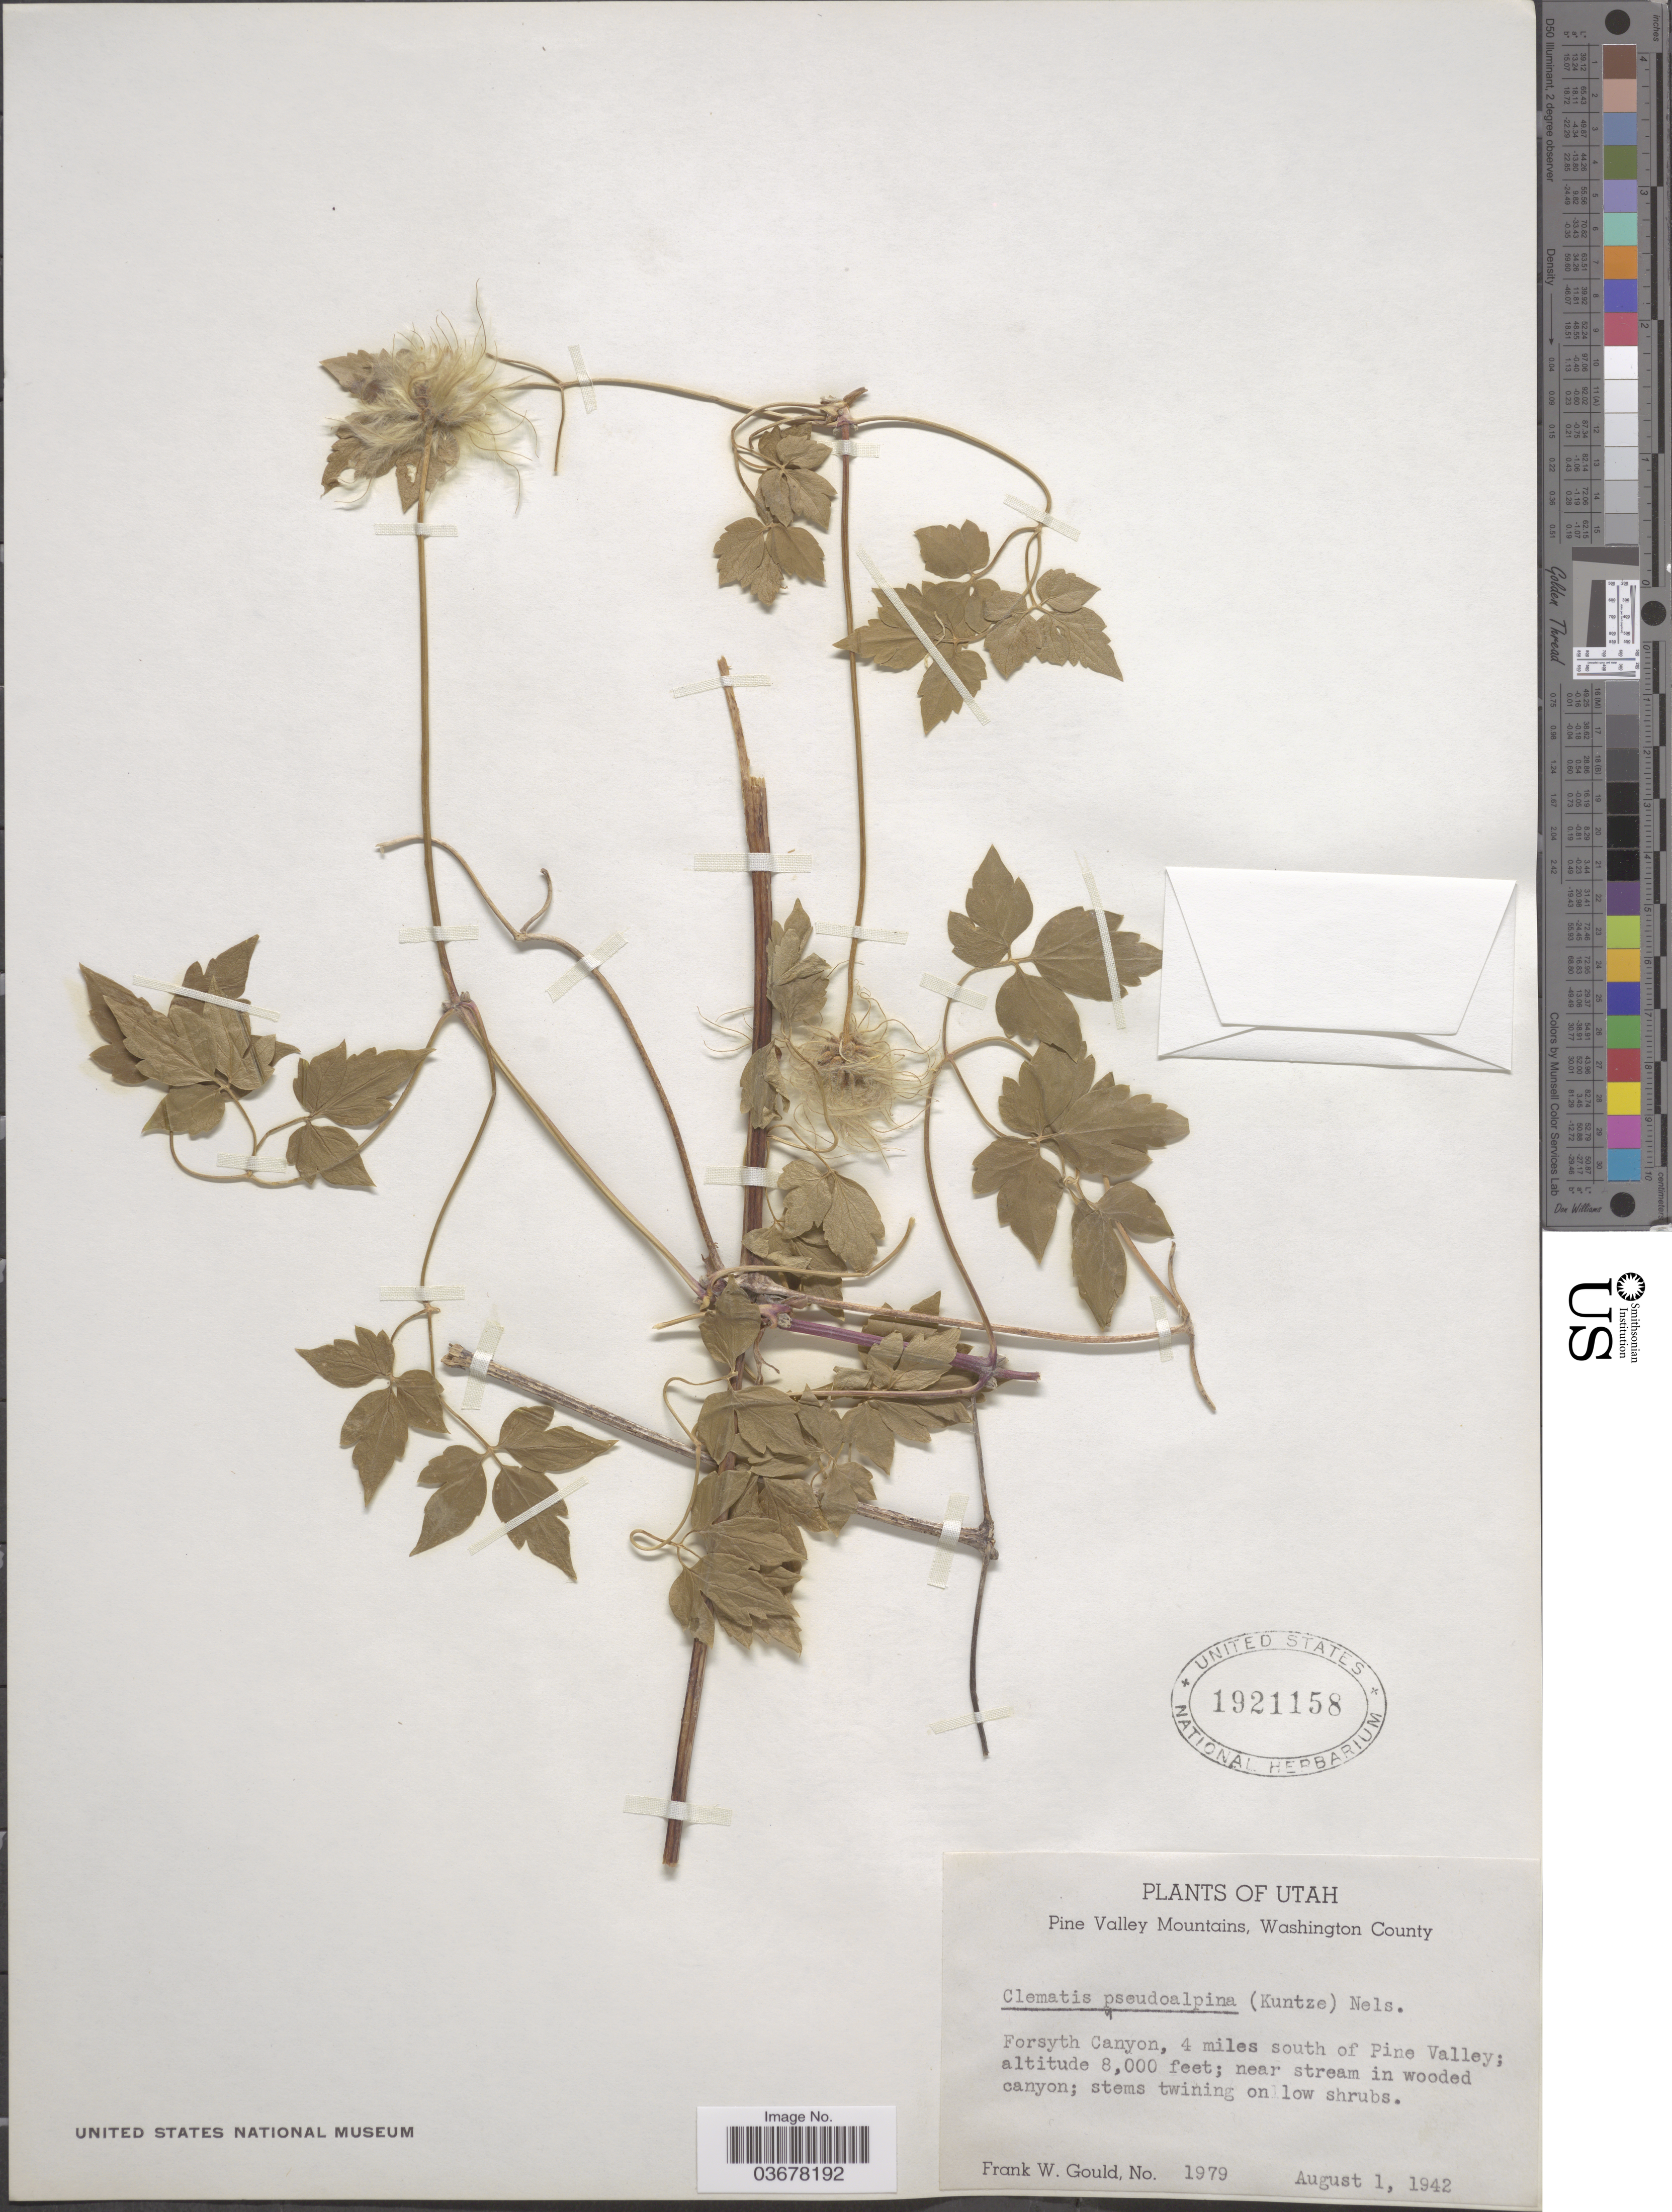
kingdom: Plantae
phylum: Tracheophyta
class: Magnoliopsida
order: Ranunculales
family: Ranunculaceae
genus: Clematis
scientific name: Clematis pseudoalpina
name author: (Kuntze) A. Nelson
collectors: F. W. Gould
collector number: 1979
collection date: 1942-08-01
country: United States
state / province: Utah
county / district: Washington County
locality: Forsyth Canyon, 4 miles south of Pine Valley. Pine Valley Mountains.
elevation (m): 2438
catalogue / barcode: US 1921158